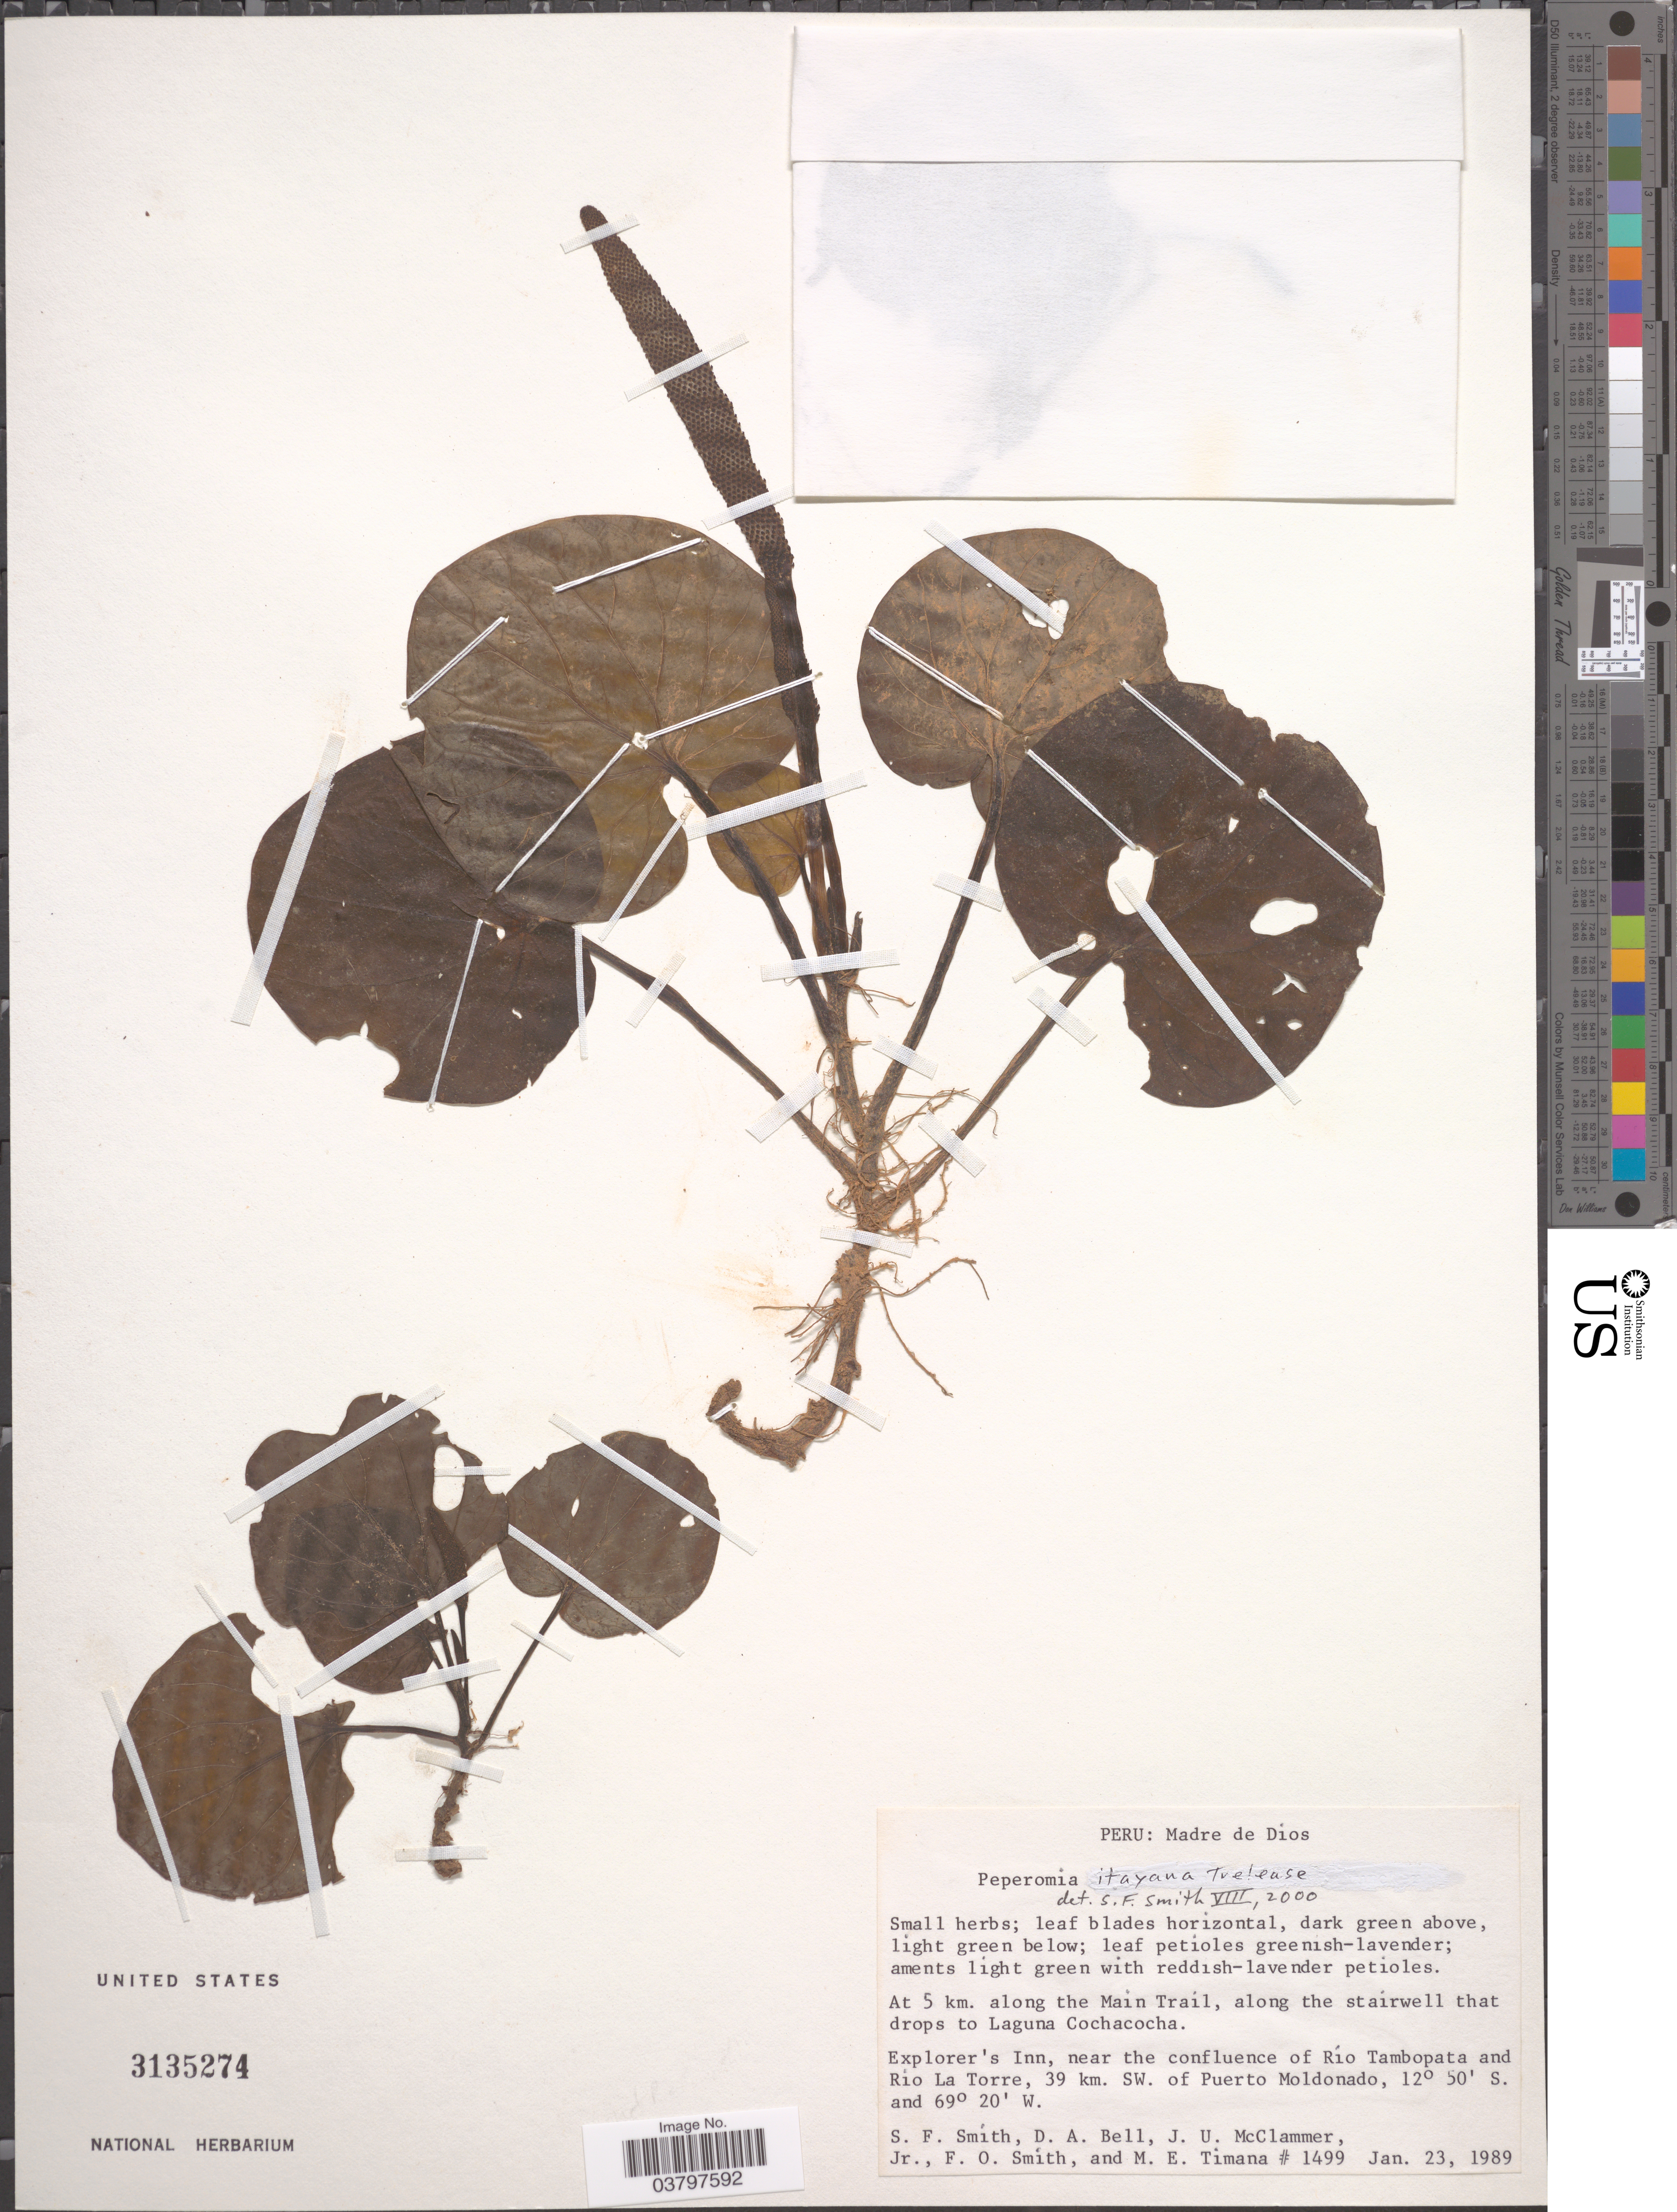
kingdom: Plantae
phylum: Tracheophyta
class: Magnoliopsida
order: Piperales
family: Piperaceae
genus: Peperomia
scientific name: Peperomia sp. nov.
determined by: Jiménez, José Estaban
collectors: S.F. Smith, D. A. Bell, J. McClammer Jr. & F. Smith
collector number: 1499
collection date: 1989-01-23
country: Peru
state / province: Madre de Dios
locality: At 5 km. along the Main Trail, along the stairwell that drops to Laguna Cochacocha. Explorer's Inn, near the confluence of Río Tambopata and Río La Torre, 39 km. SW. of Puerto Moldonado.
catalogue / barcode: US 3135274